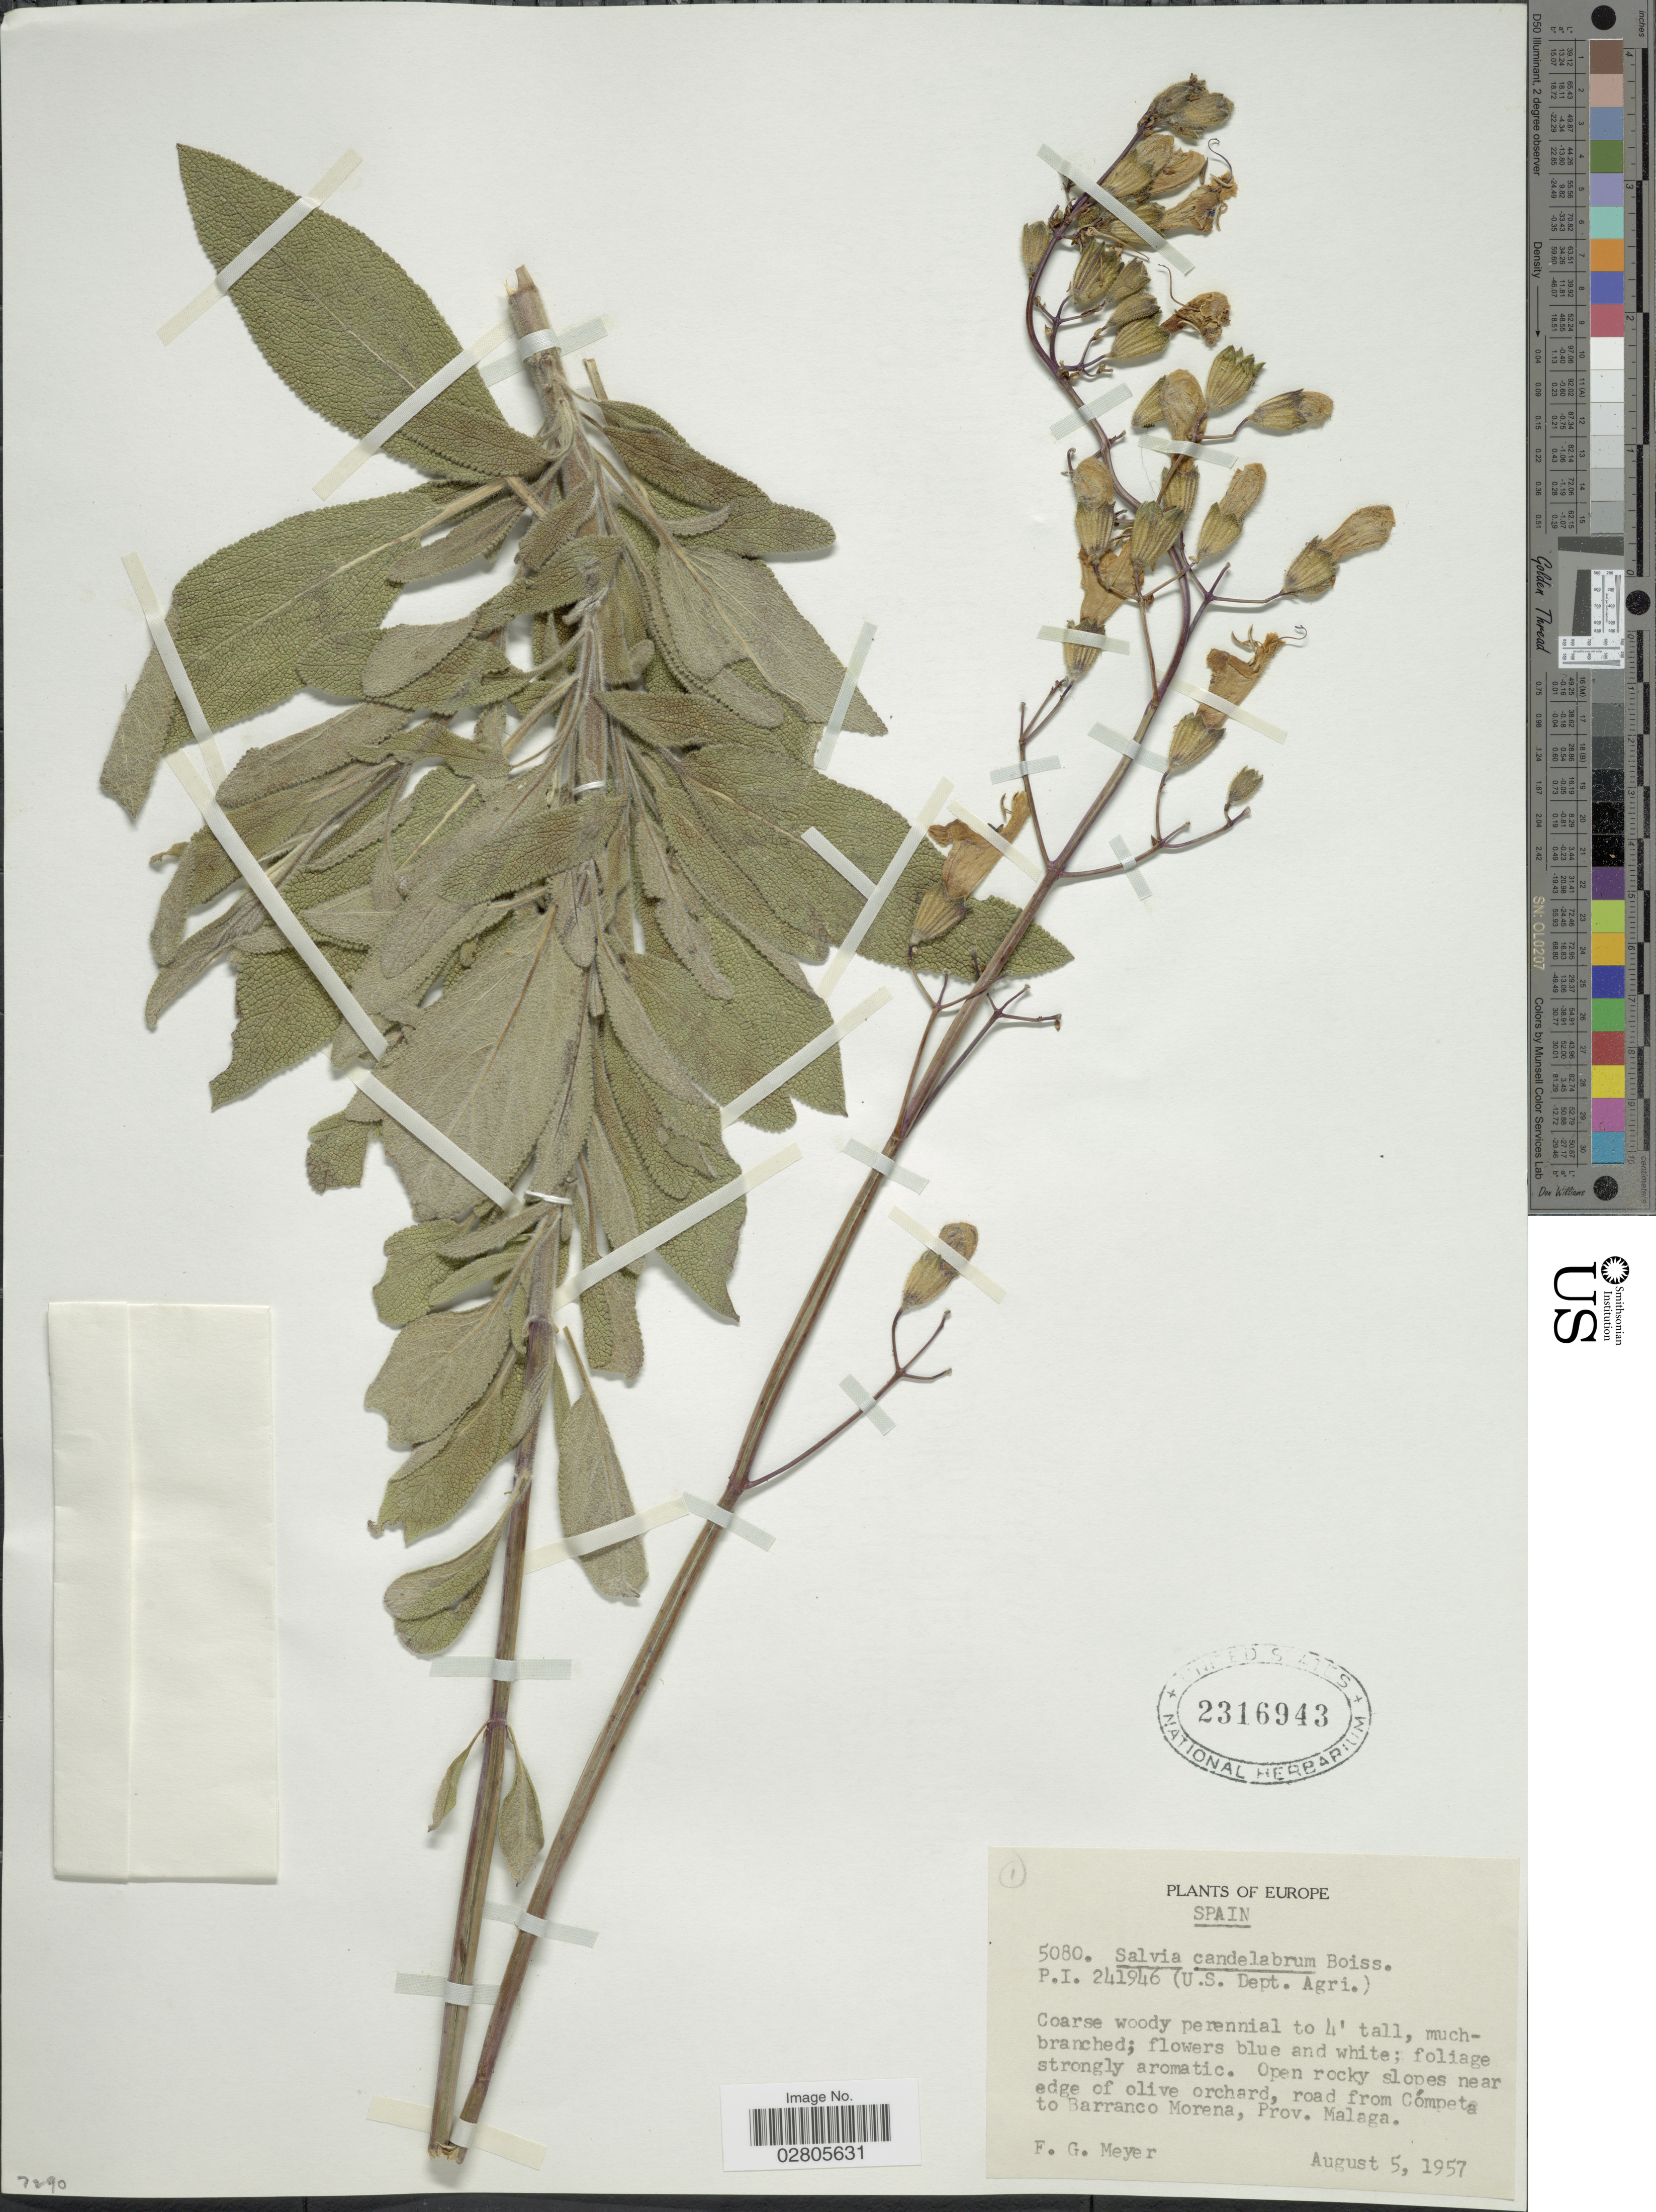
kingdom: Plantae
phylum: Tracheophyta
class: Magnoliopsida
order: Lamiales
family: Lamiaceae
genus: Salvia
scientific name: Salvia candelabrum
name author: Boiss.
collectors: F. G. Meyer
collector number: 5080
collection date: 1957-08-05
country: Spain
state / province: Andalucia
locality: Europe. Open rocky slopes near edge of olive orchard, road from Cómpeta to Barranco Morena, Prov. Malaga.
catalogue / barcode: US 2316943